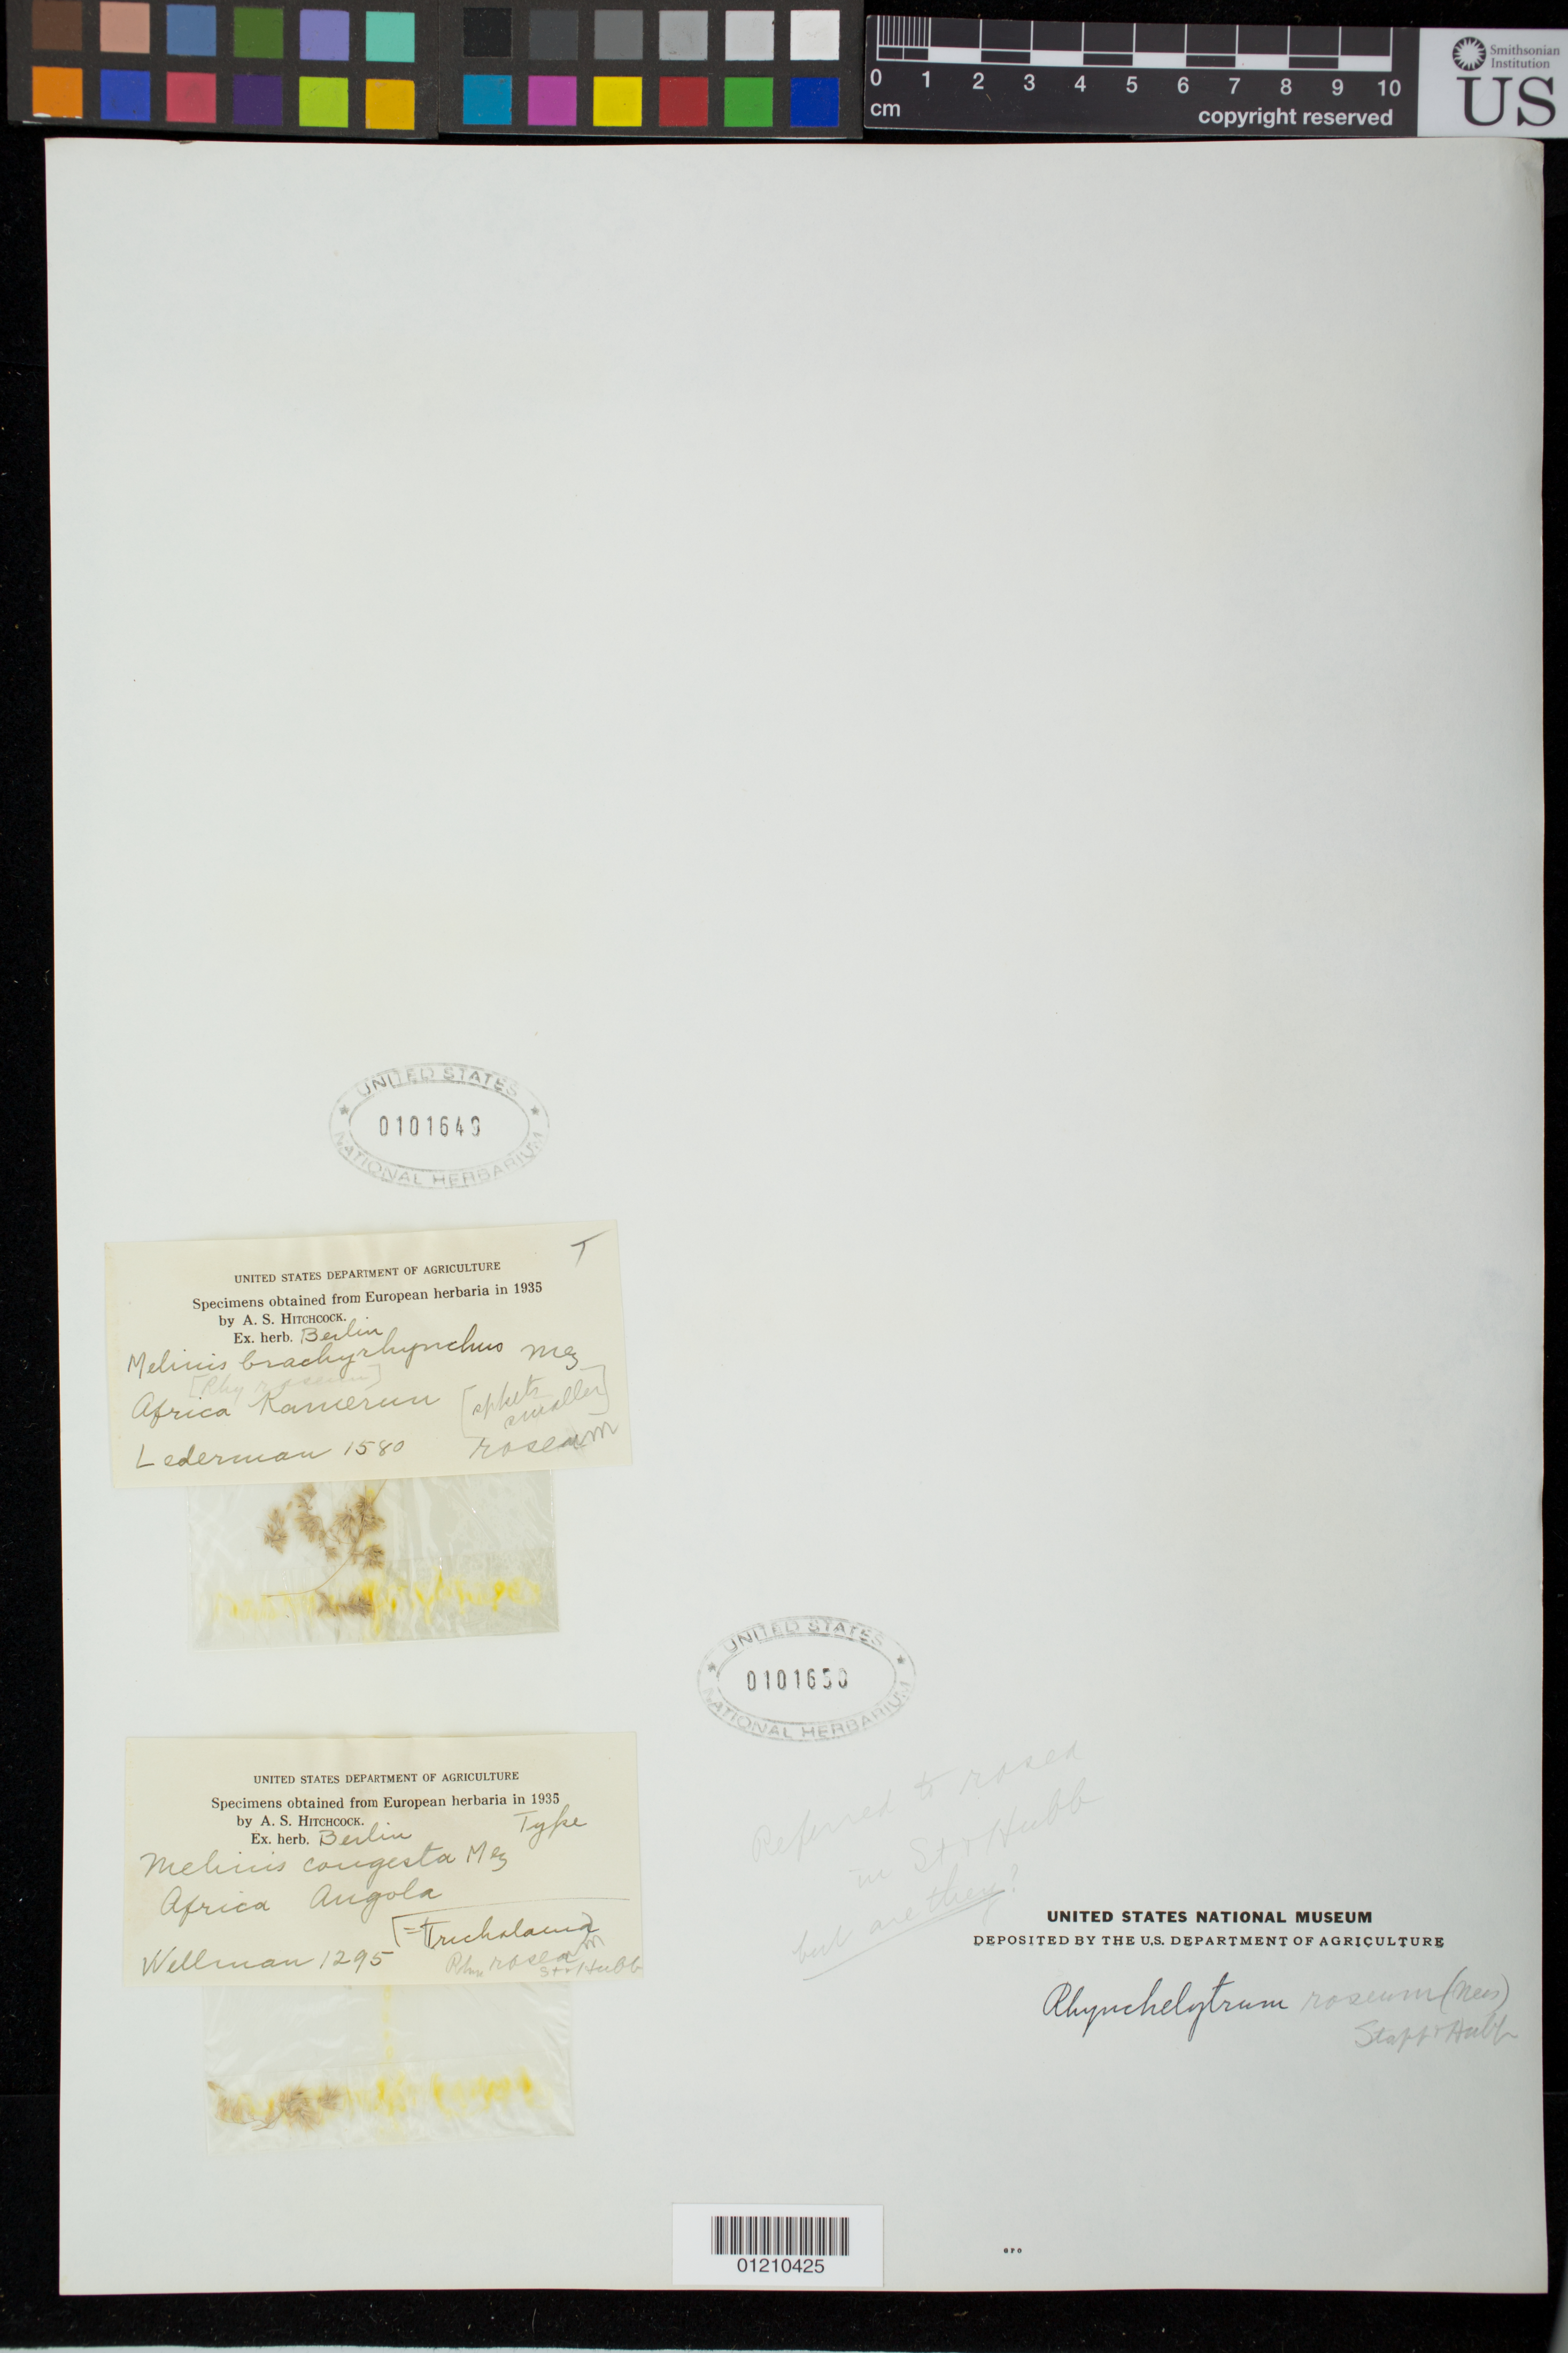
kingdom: Plantae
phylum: Tracheophyta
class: Liliopsida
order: Poales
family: Poaceae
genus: Melinis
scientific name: Melinis congesta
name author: Mez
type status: Type Collection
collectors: Wellman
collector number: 1295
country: Angola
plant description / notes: Fragmentary material of type specimen ex herb.Berlin.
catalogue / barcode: US 101650